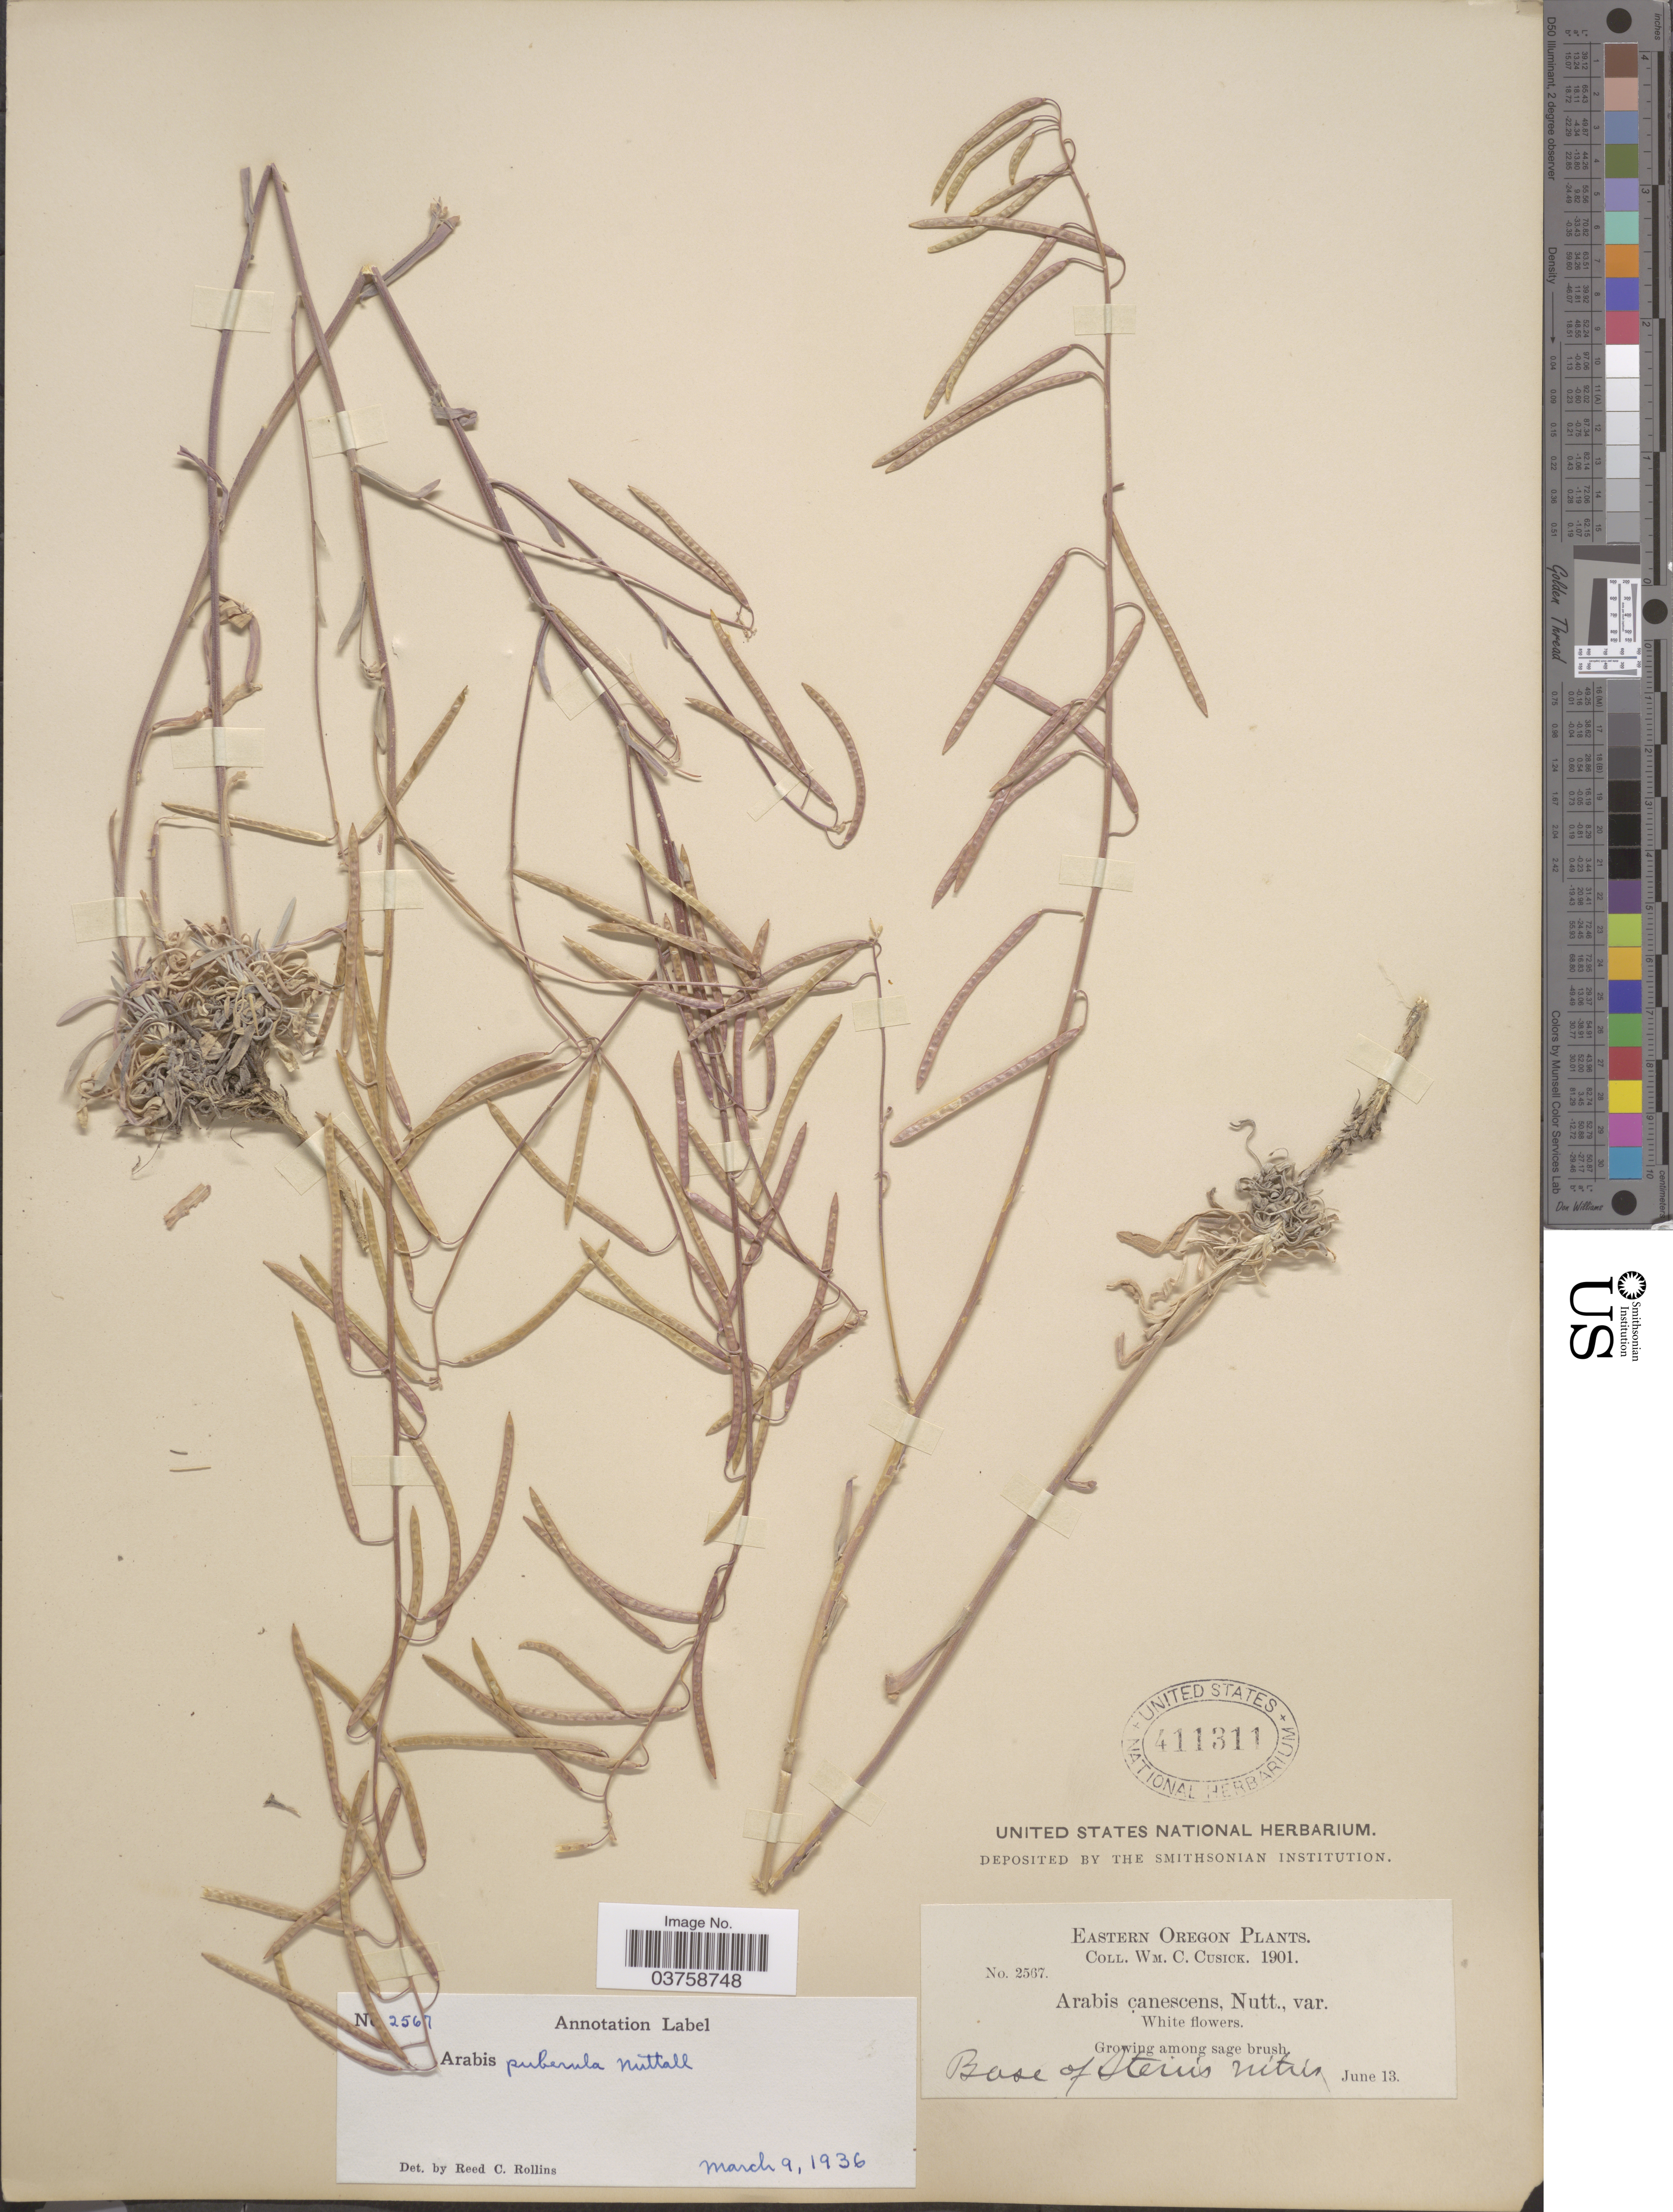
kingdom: Plantae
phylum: Tracheophyta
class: Magnoliopsida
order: Brassicales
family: Brassicaceae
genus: Arabis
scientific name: Arabis puberula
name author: Nutt.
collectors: W. C. Cusick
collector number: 2567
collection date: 1901-06-13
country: United States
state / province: Oregon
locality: Eastern Oregon. Base of Stein's Mtns.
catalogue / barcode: US 411311